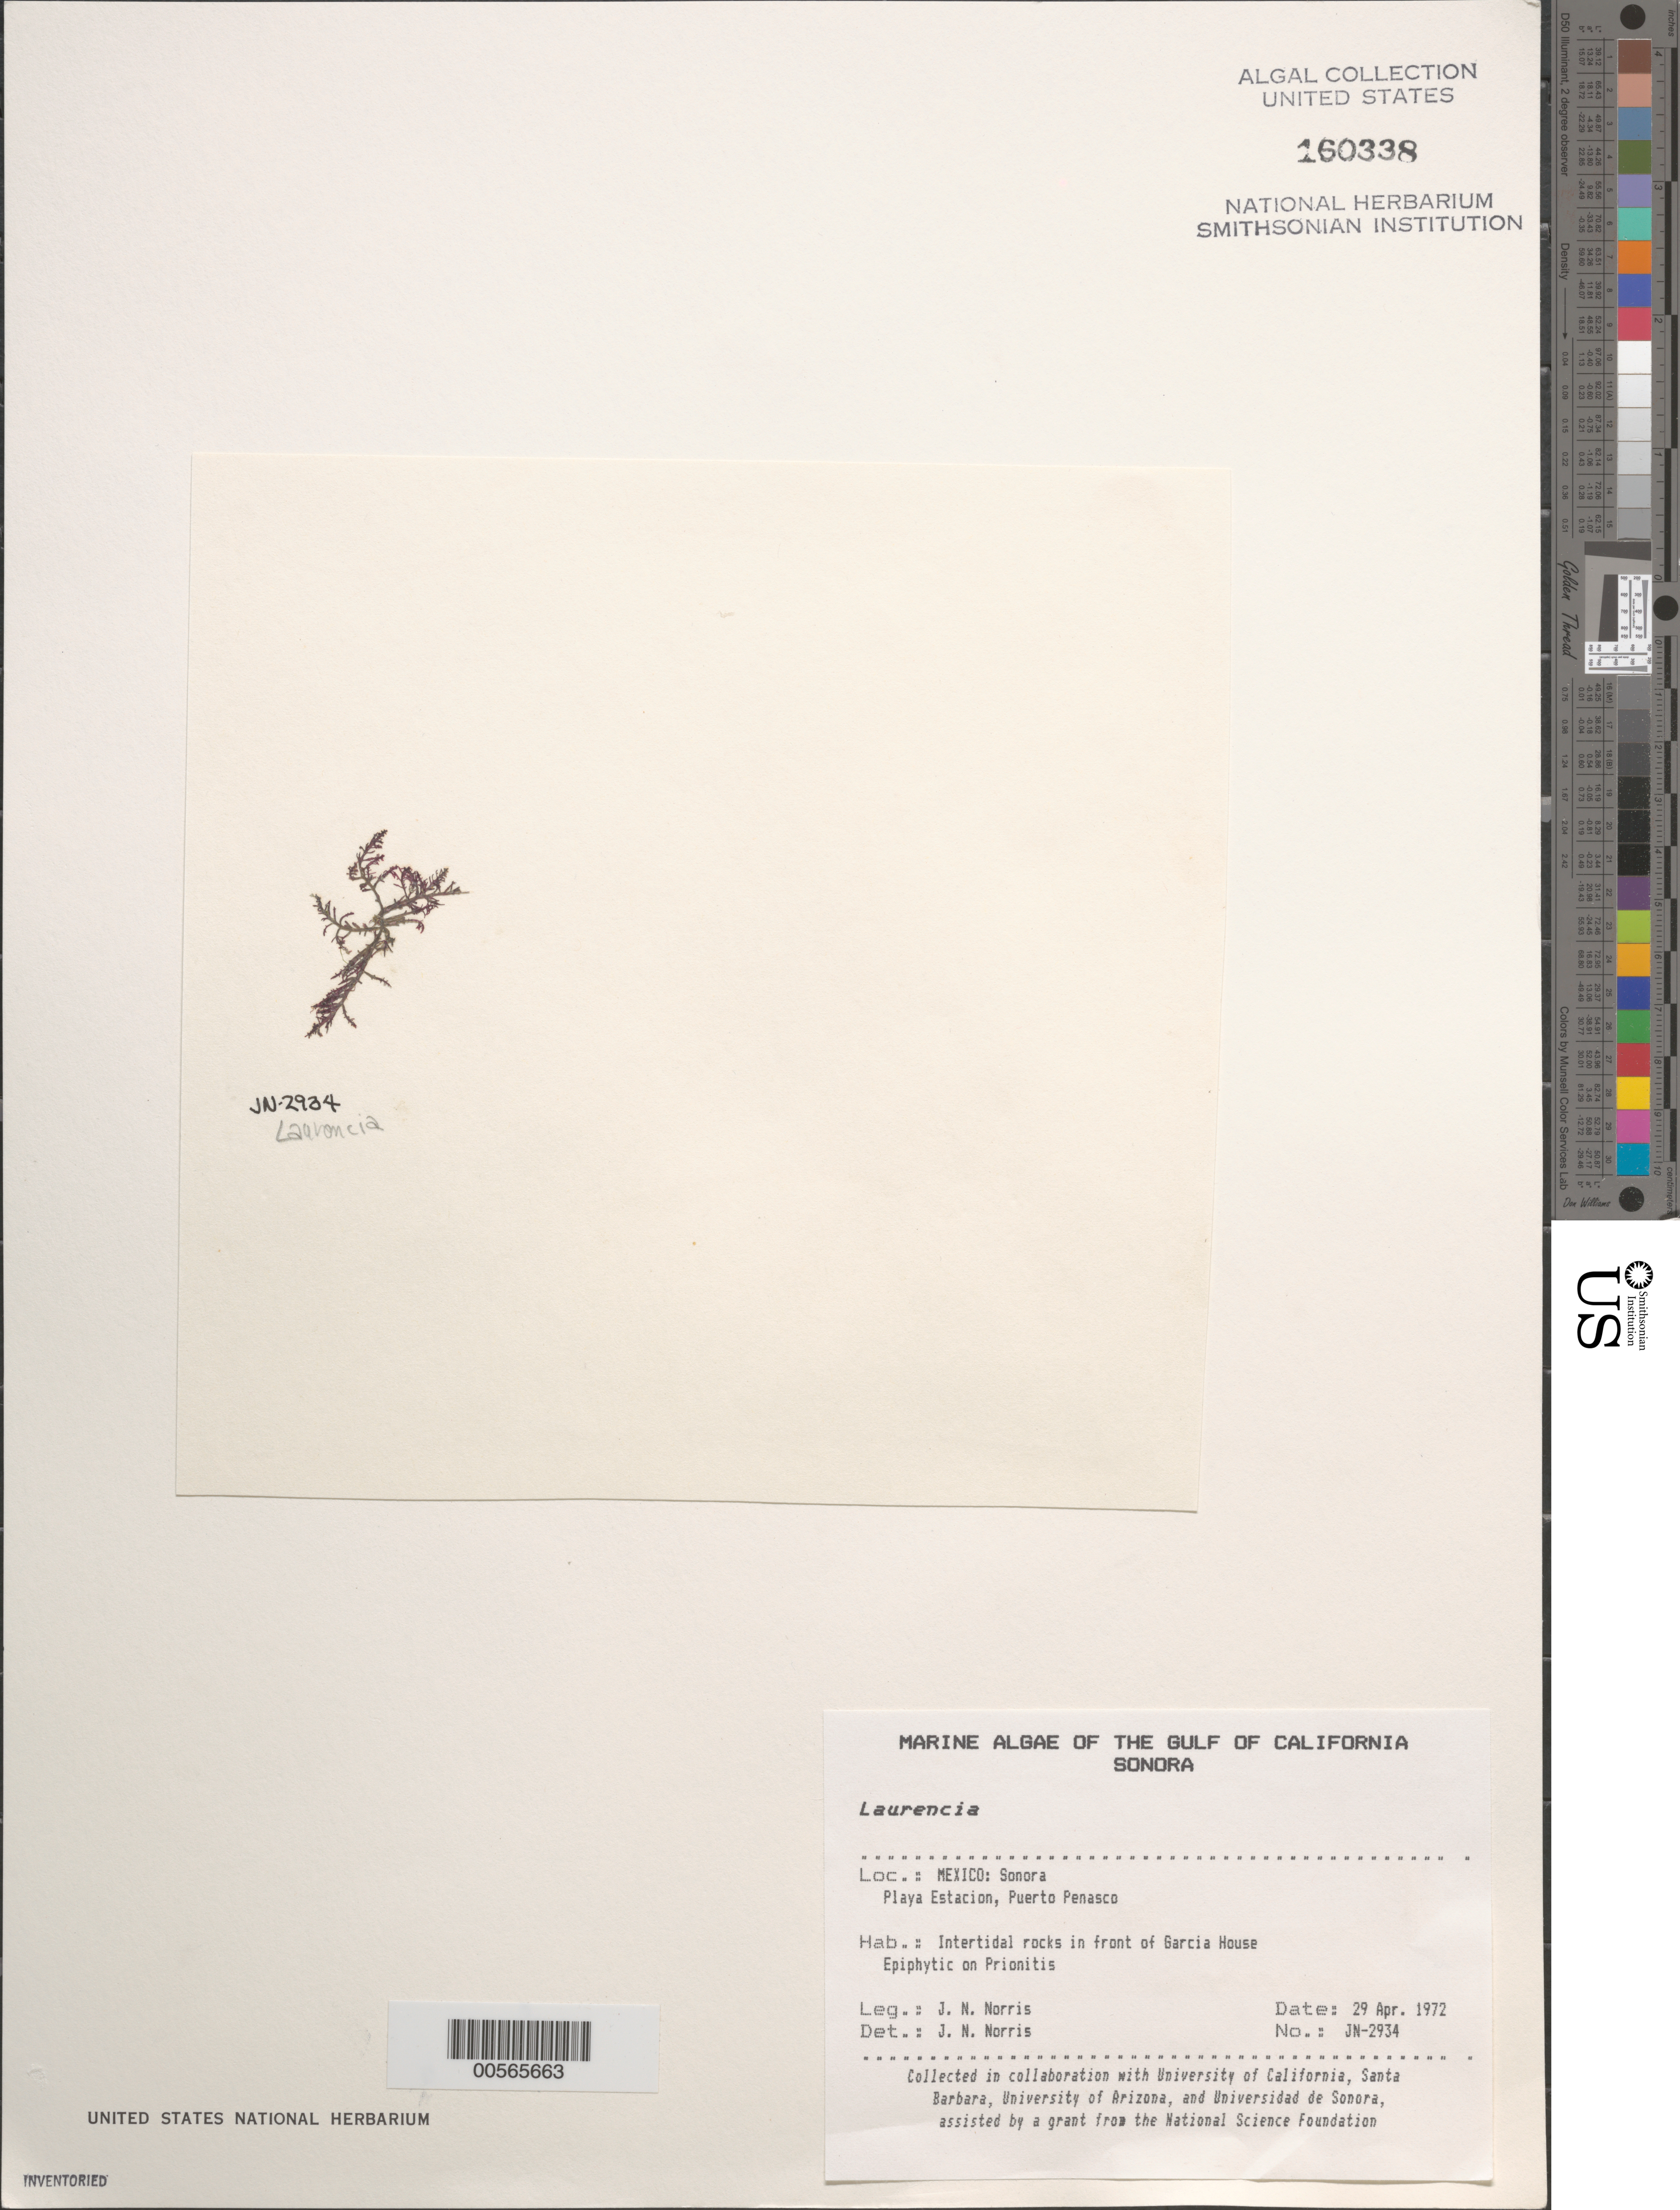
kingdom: Plantae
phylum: Rhodophyta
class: Florideophyceae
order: Ceramiales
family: Rhodomelaceae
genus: Laurencia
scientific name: Laurencia sp.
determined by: Norris, James N.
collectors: J. N. Norris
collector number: JN-2934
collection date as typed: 29 Apr 1973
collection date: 1972-04-29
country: Mexico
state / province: Sonora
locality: Playa Estacion, Puerto Penasco, Garcia House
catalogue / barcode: US 160338